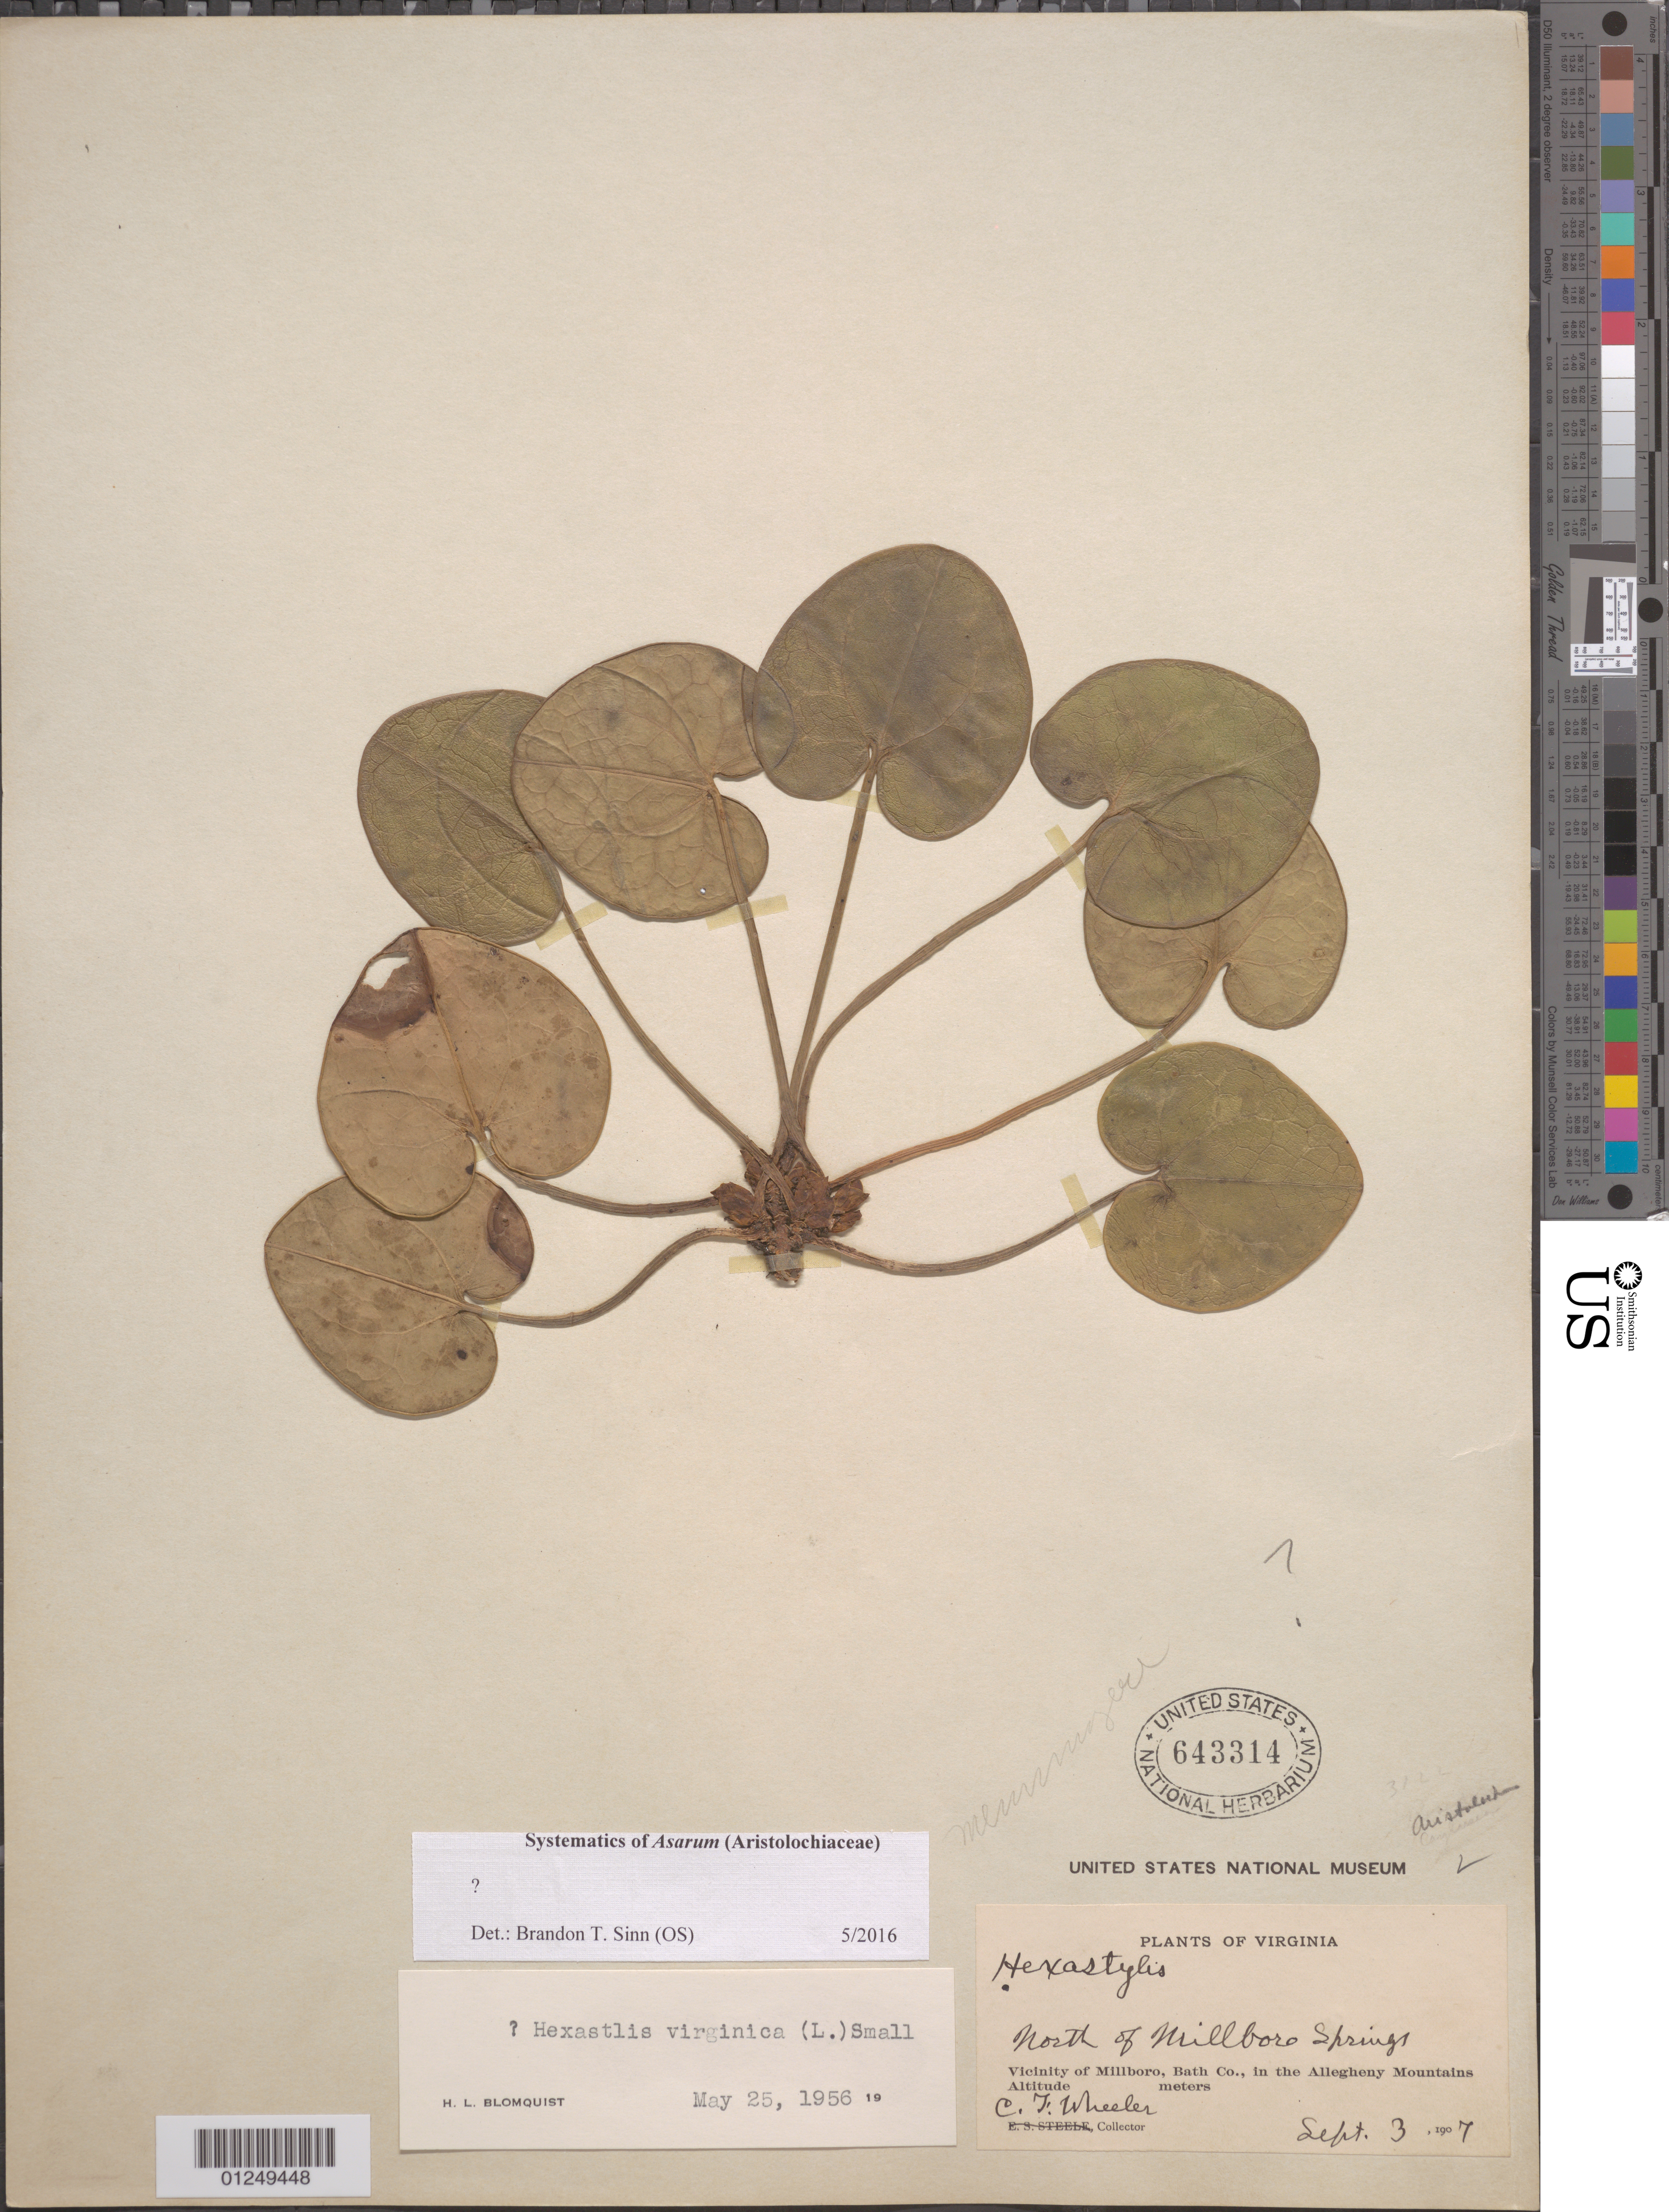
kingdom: Plantae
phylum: Tracheophyta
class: Magnoliopsida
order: Piperales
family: Aristolochiaceae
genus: Hexastylis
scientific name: Hexastylis virginica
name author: (L.) Small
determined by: Blomquist, H. L.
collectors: C. Wheeler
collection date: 1907-09-03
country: United States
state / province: Virginia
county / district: Bath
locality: North of Millboro Springs. Vicinity of Millboro in the Allegheny Mountains.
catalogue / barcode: US 643314